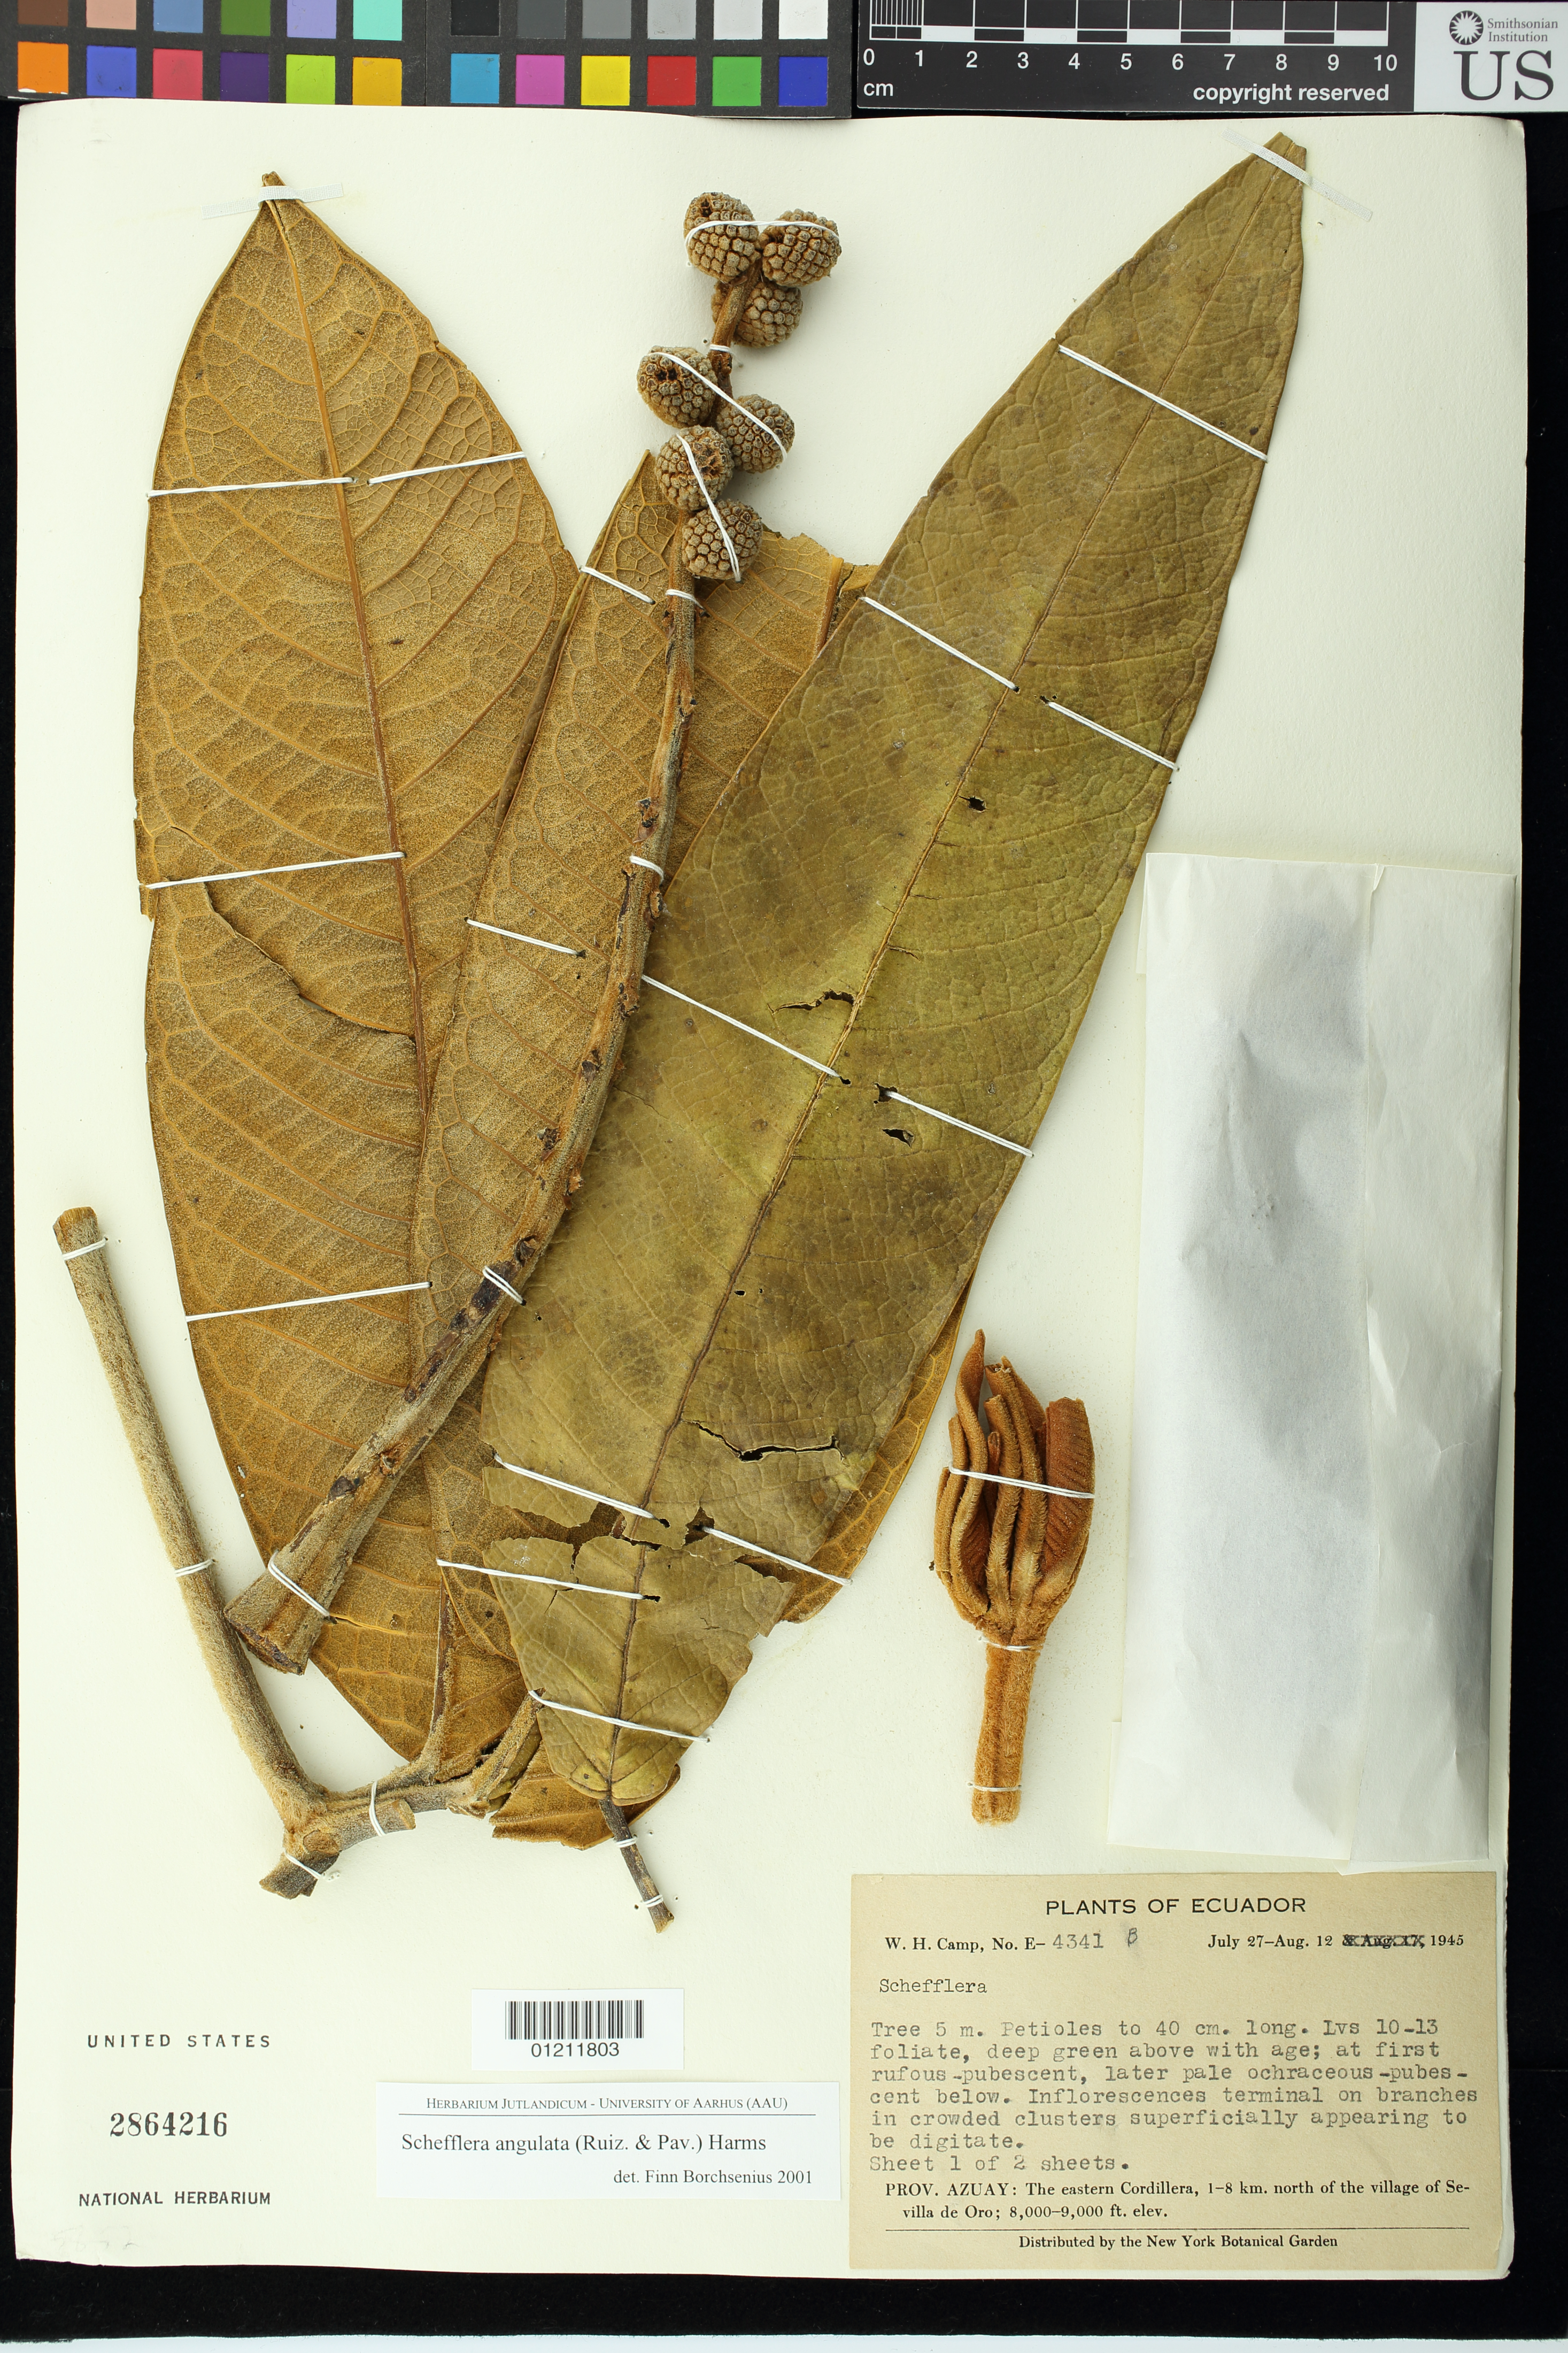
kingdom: Plantae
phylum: Tracheophyta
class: Magnoliopsida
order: Apiales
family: Araliaceae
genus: Schefflera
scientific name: Schefflera angulata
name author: (Ruiz & Pav.) Harms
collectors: W. H. Camp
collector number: E-4341 B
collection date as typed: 27 Jul 1945 to 12 Aug 1945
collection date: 1945-07-27/1945-08-12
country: Ecuador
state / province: Azuay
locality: Prov. Azuay: The eastern Cordillera, 1-8 km north of the village of Sevilla de Oro.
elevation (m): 2438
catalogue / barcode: US 2864216